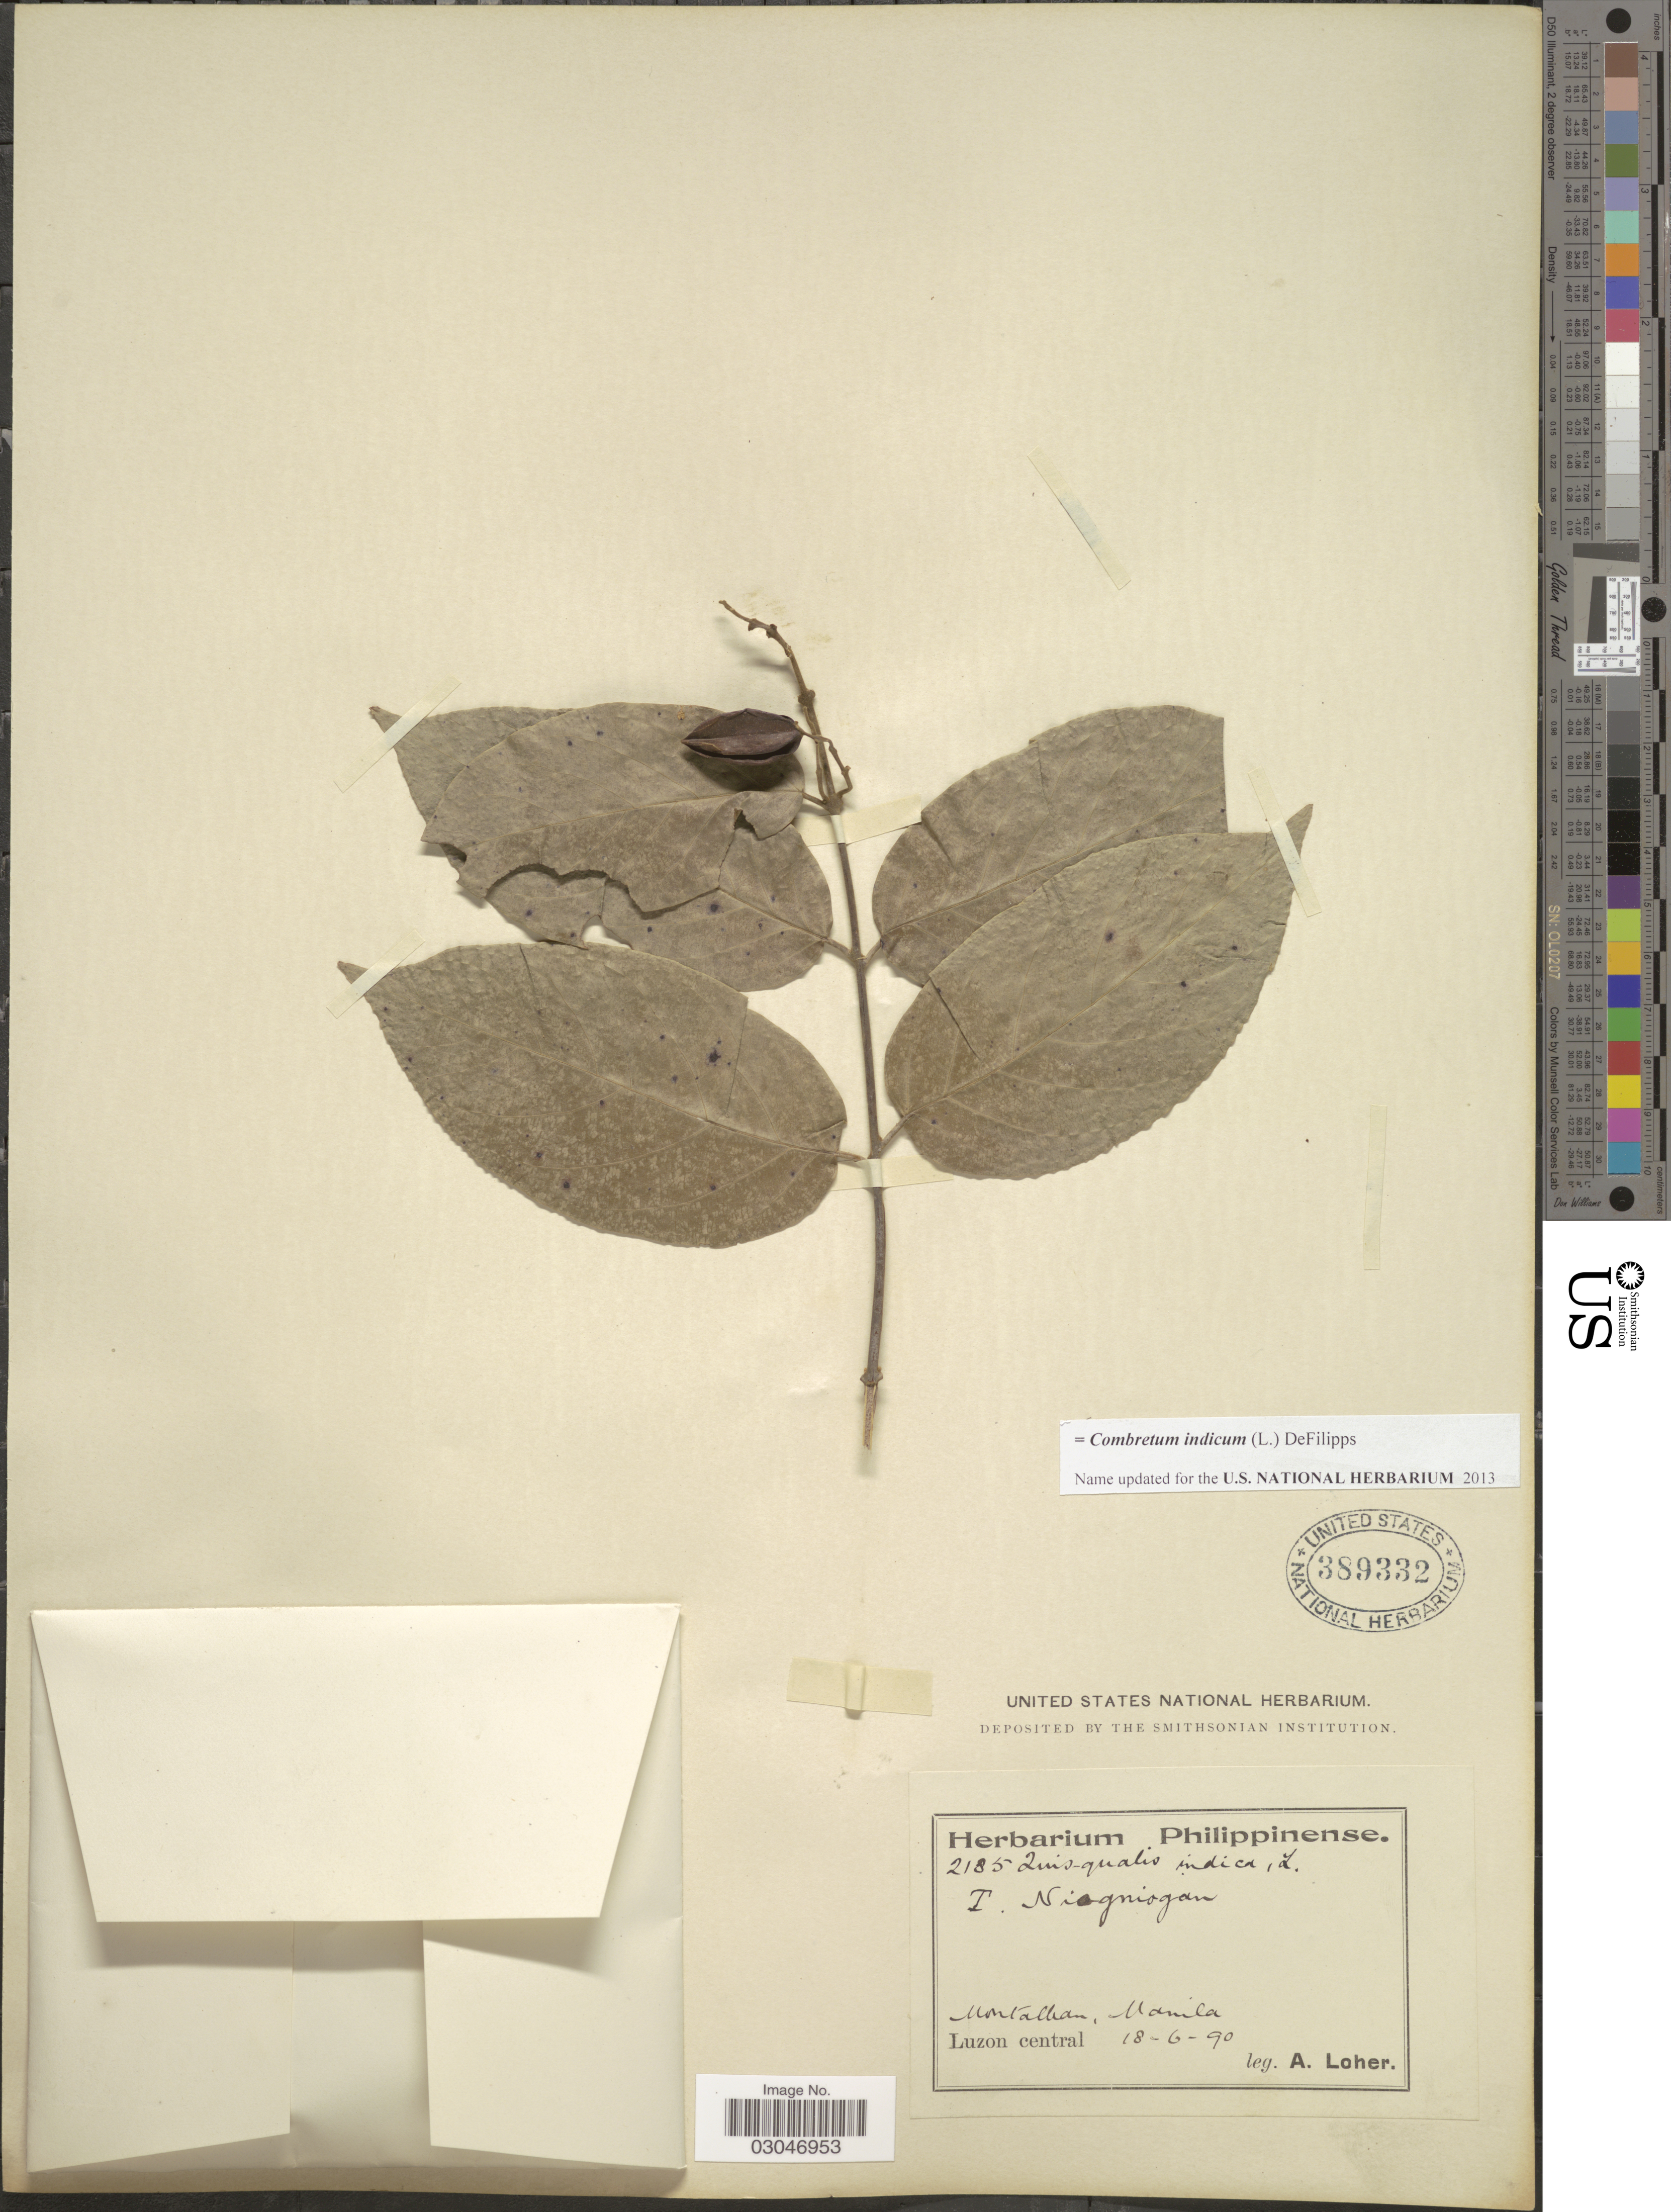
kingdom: Plantae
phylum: Tracheophyta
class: Magnoliopsida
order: Myrtales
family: Combretaceae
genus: Combretum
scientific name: Combretum indicum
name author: (L.) DeFilipps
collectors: A. Loher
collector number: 2185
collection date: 1890-06-18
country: Philippines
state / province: Central Luzon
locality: Montalban, Manila, Luzon central.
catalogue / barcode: US 389332